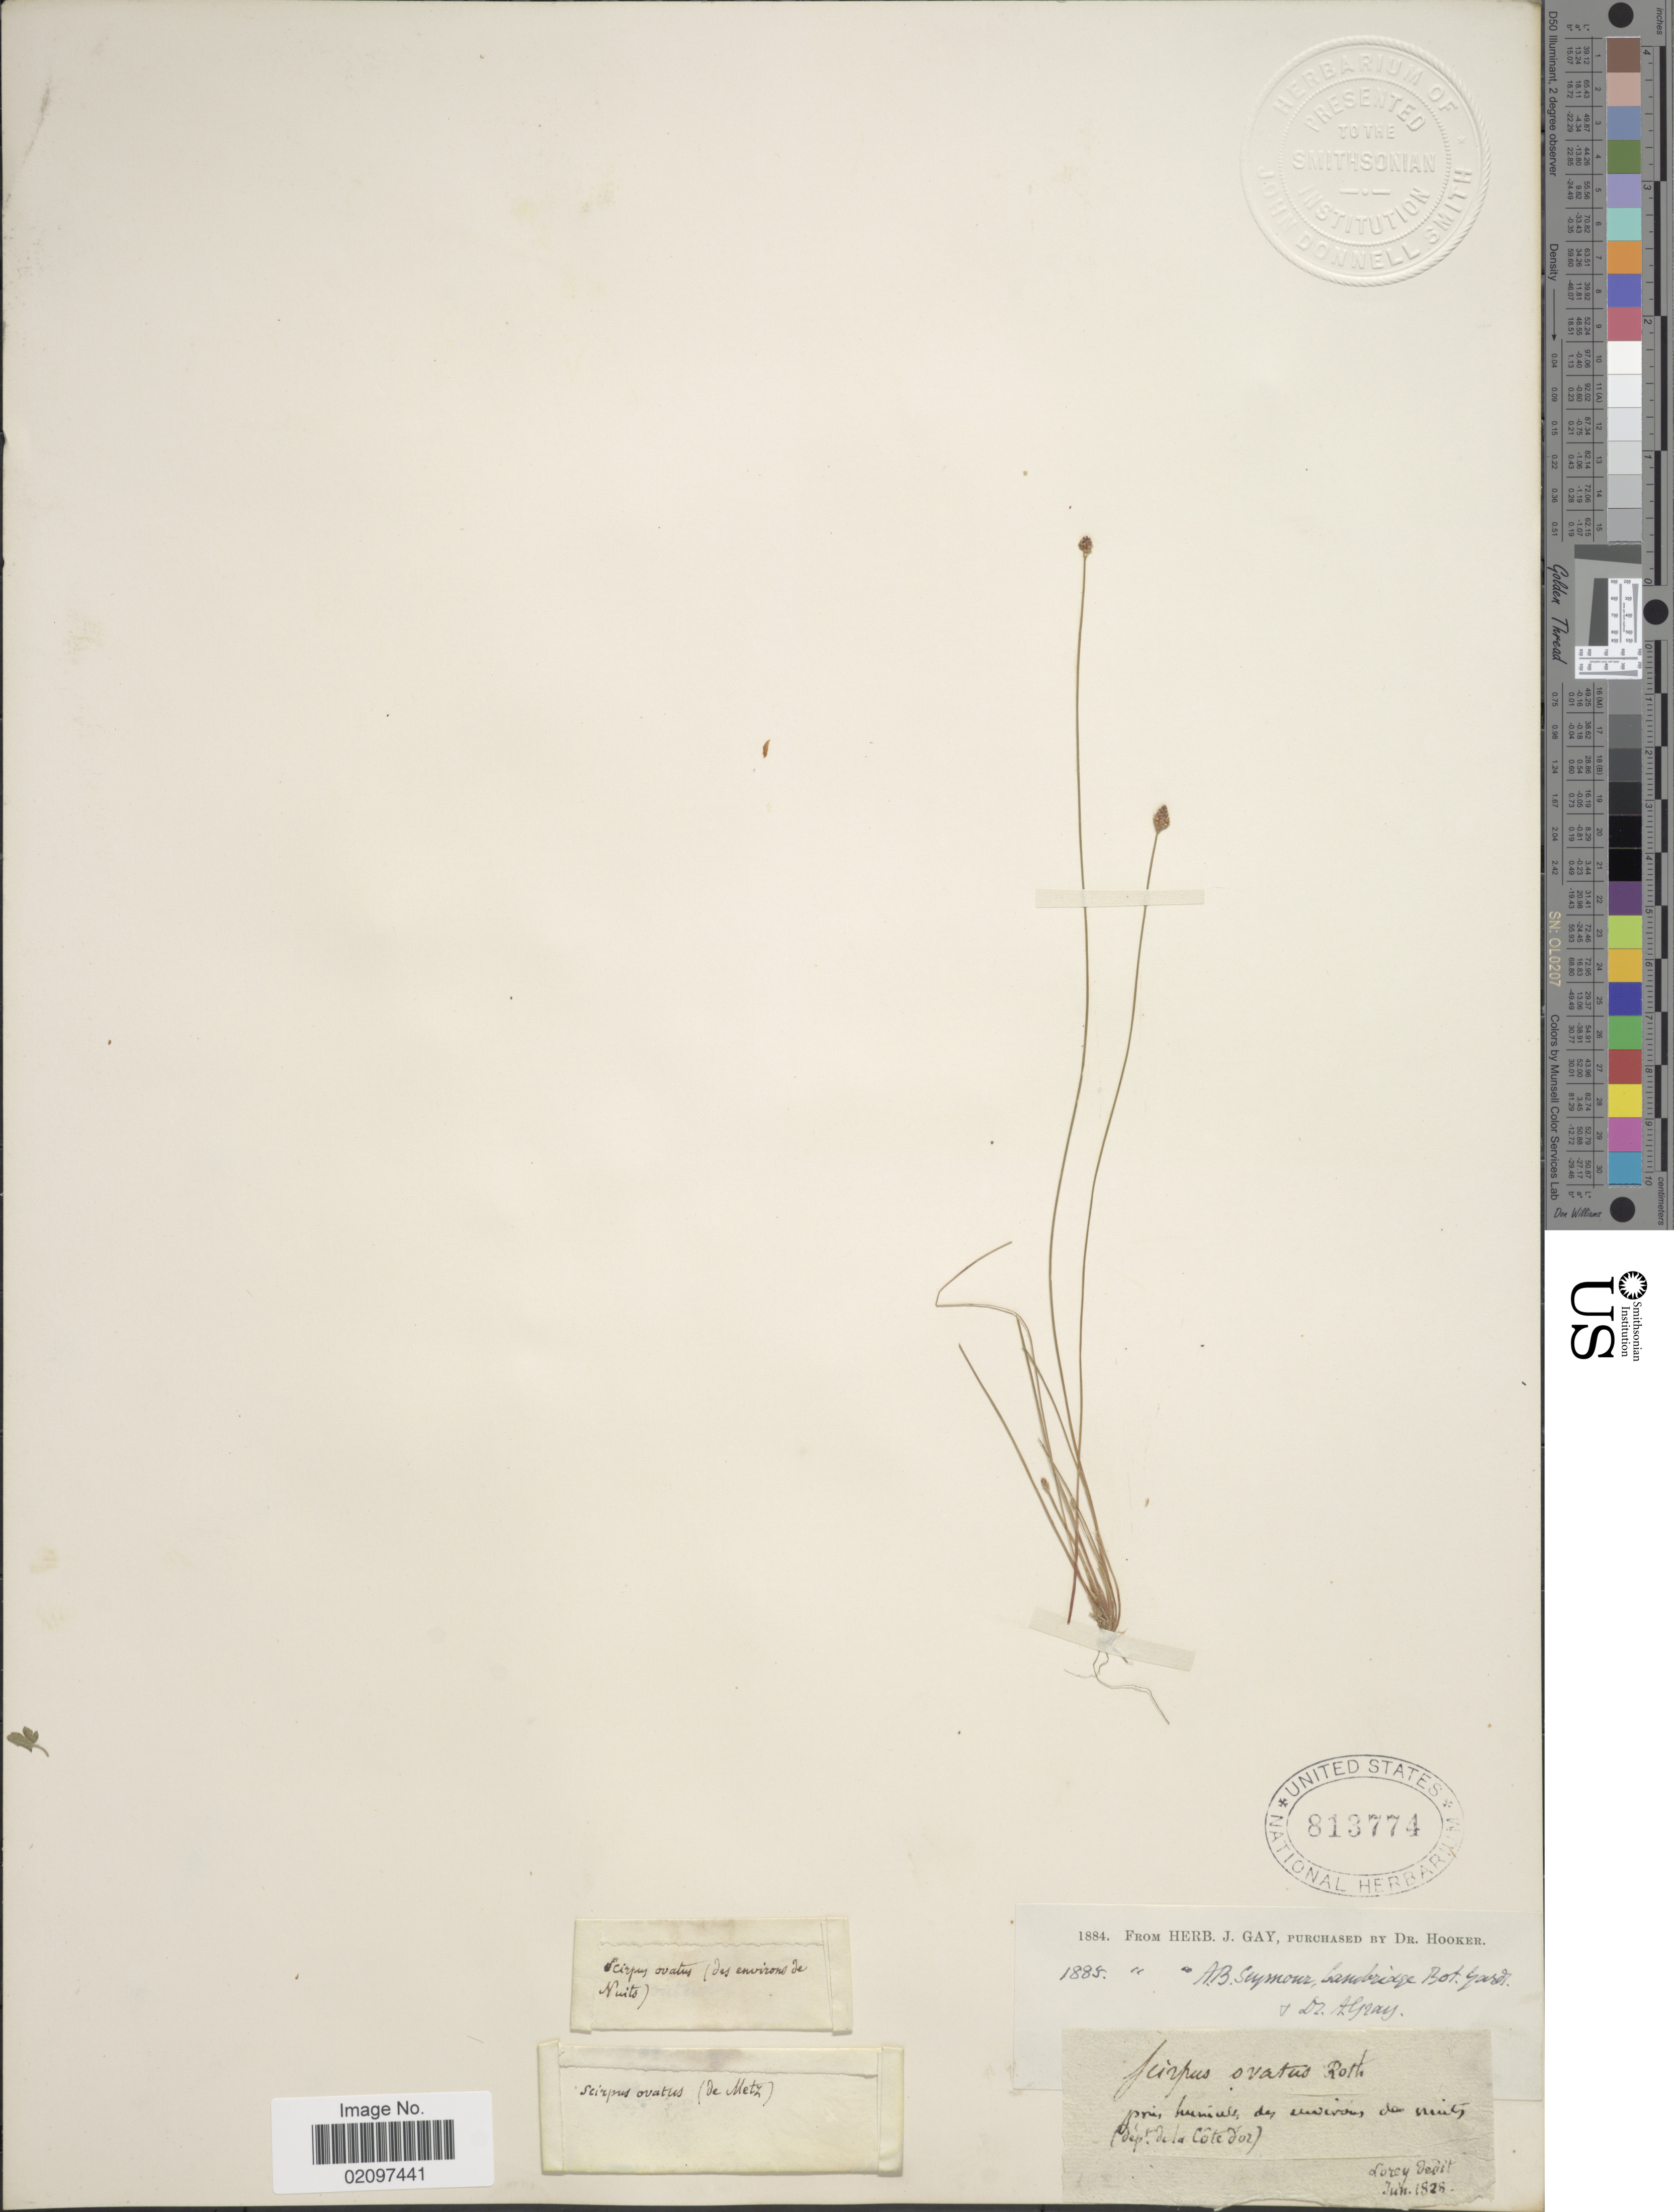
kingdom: Plantae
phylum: Tracheophyta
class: Liliopsida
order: Poales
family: Cyperaceae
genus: Eleocharis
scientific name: Eleocharis ovata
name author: (Roth) Roem. & Schult.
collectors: ex herb. J. Gay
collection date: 1828-06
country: France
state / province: Bourgogne-Franche-Comté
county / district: Côte-d'Or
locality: Pres humidis des environ, de [illegible text] m [illegible text]s (dept. de la Cote dor) [interpreted]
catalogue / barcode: US 813774